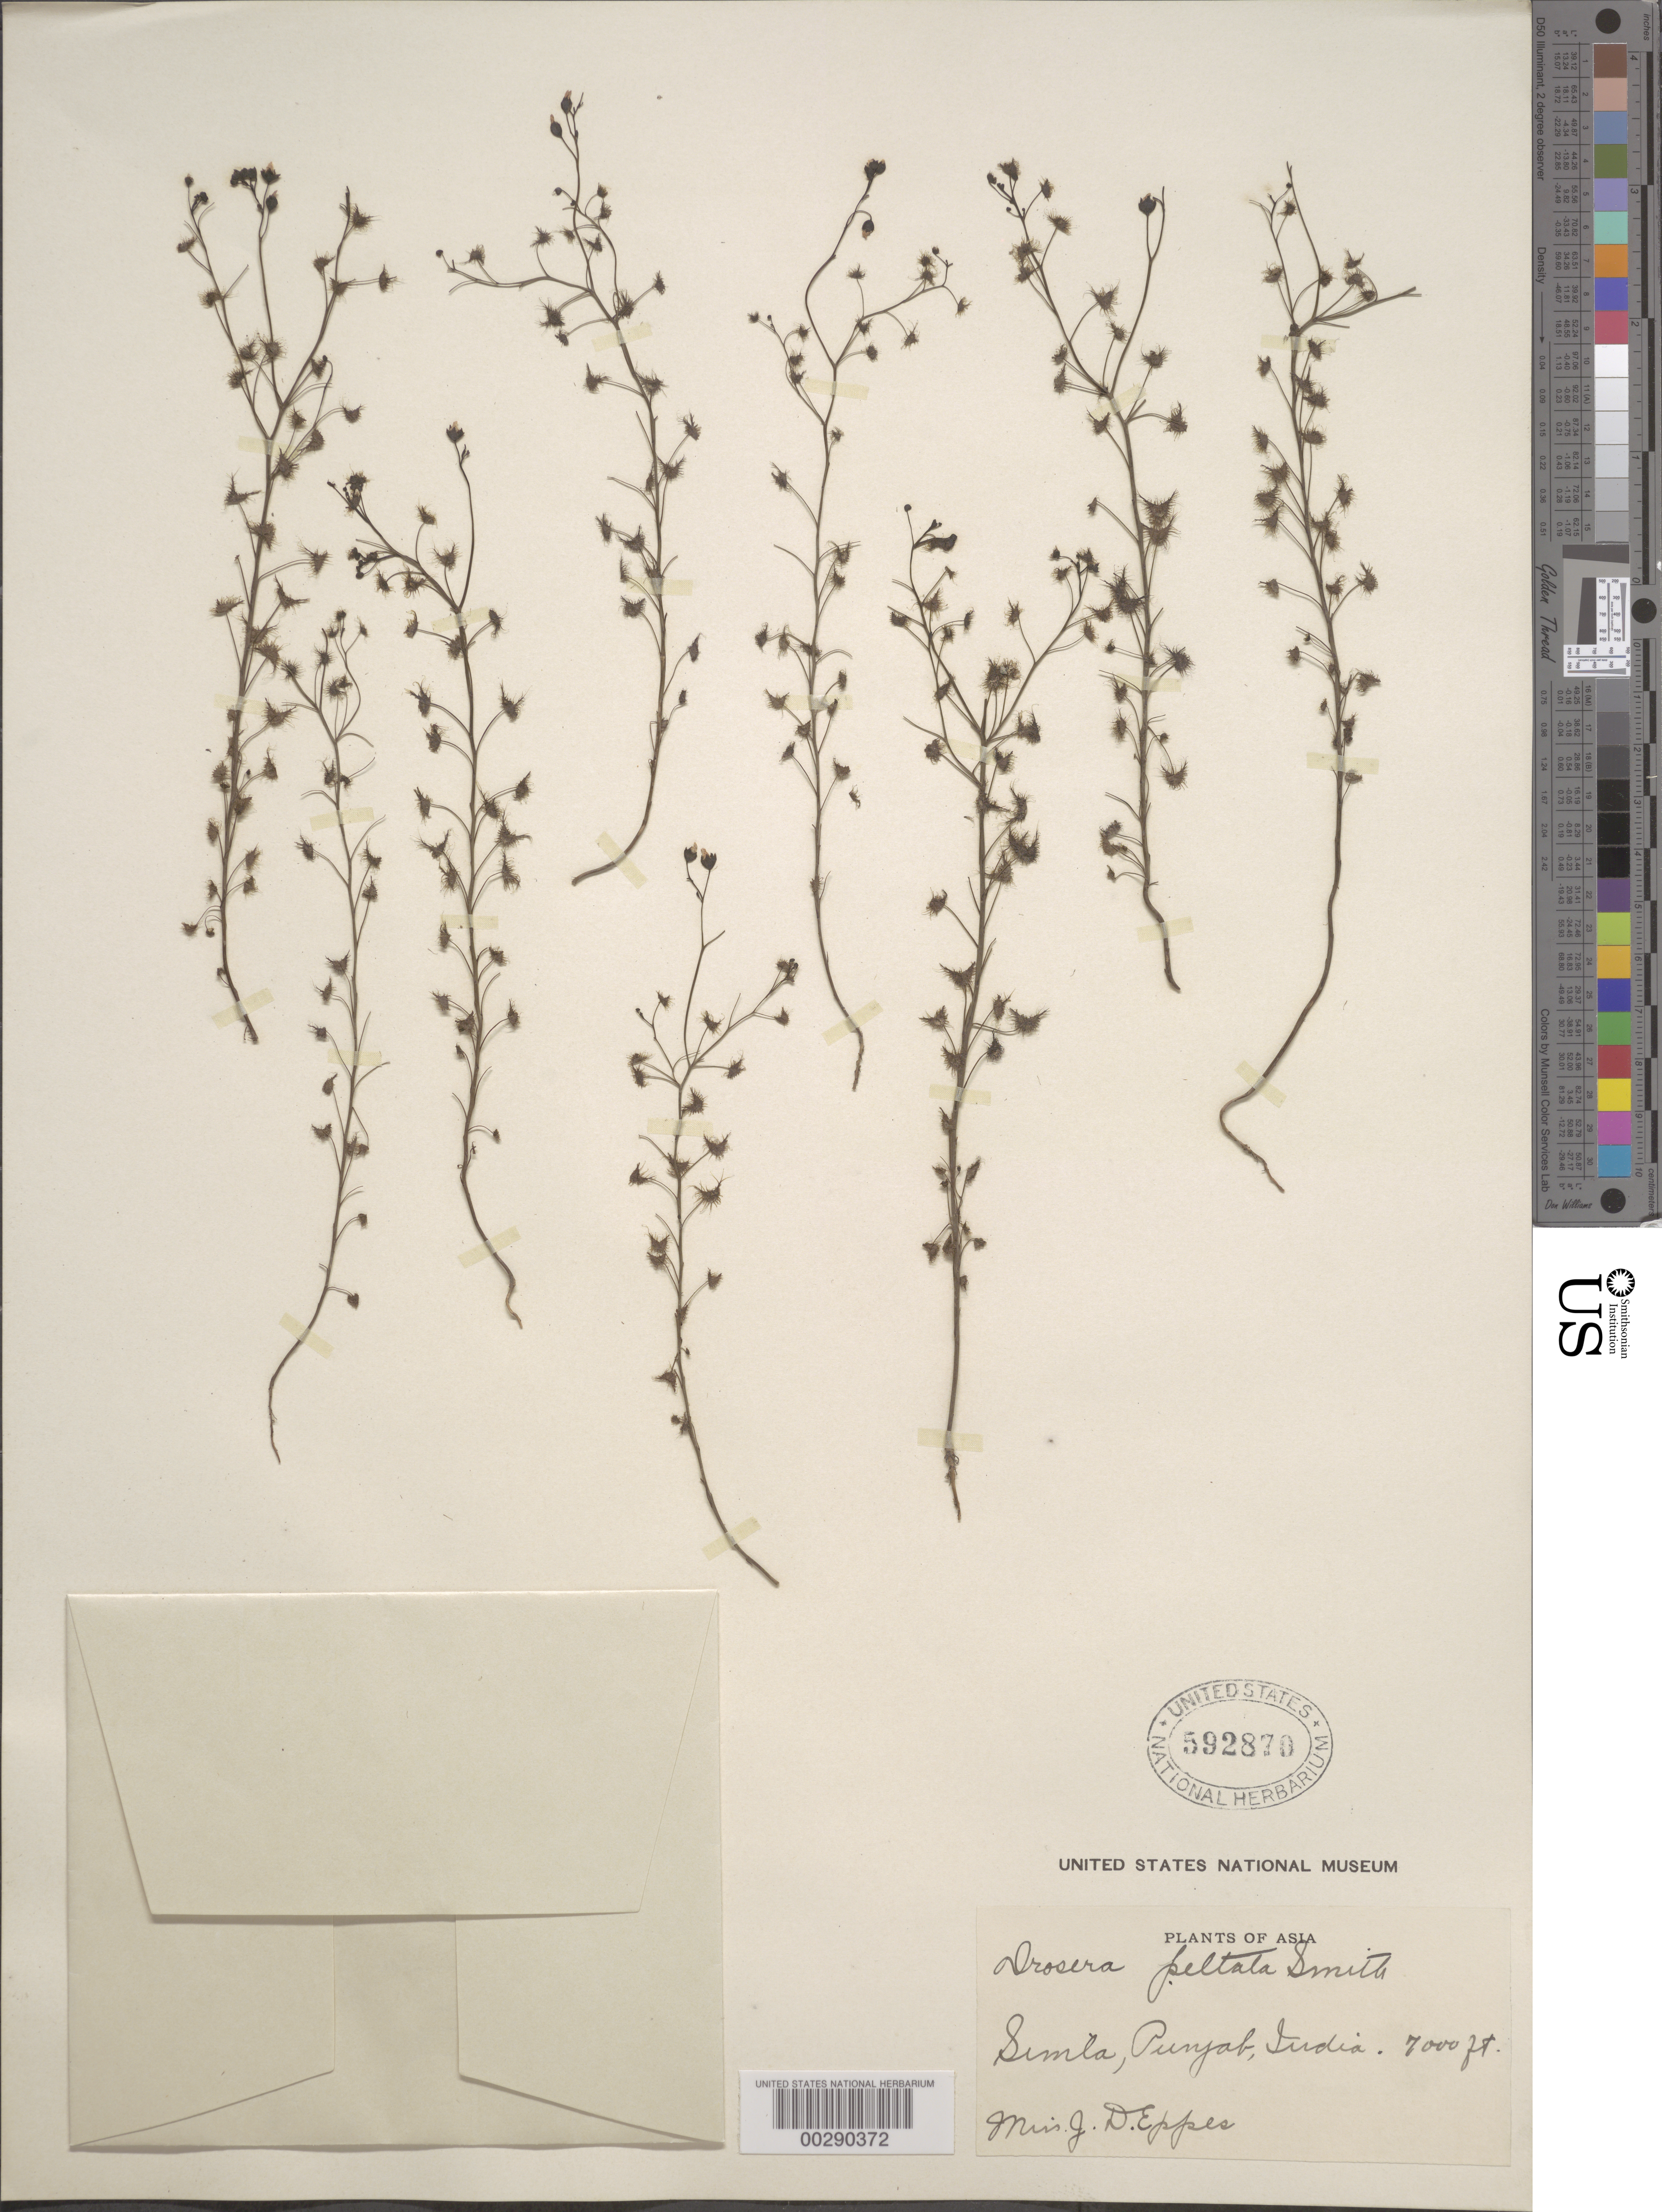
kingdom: Plantae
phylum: Tracheophyta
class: Magnoliopsida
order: Caryophyllales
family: Droseraceae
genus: Drosera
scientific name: Drosera peltata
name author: Sm. ex Willd.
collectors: J. Eppes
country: India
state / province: Himachal Pradesh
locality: Simla, Punjab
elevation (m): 2134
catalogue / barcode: US 592870